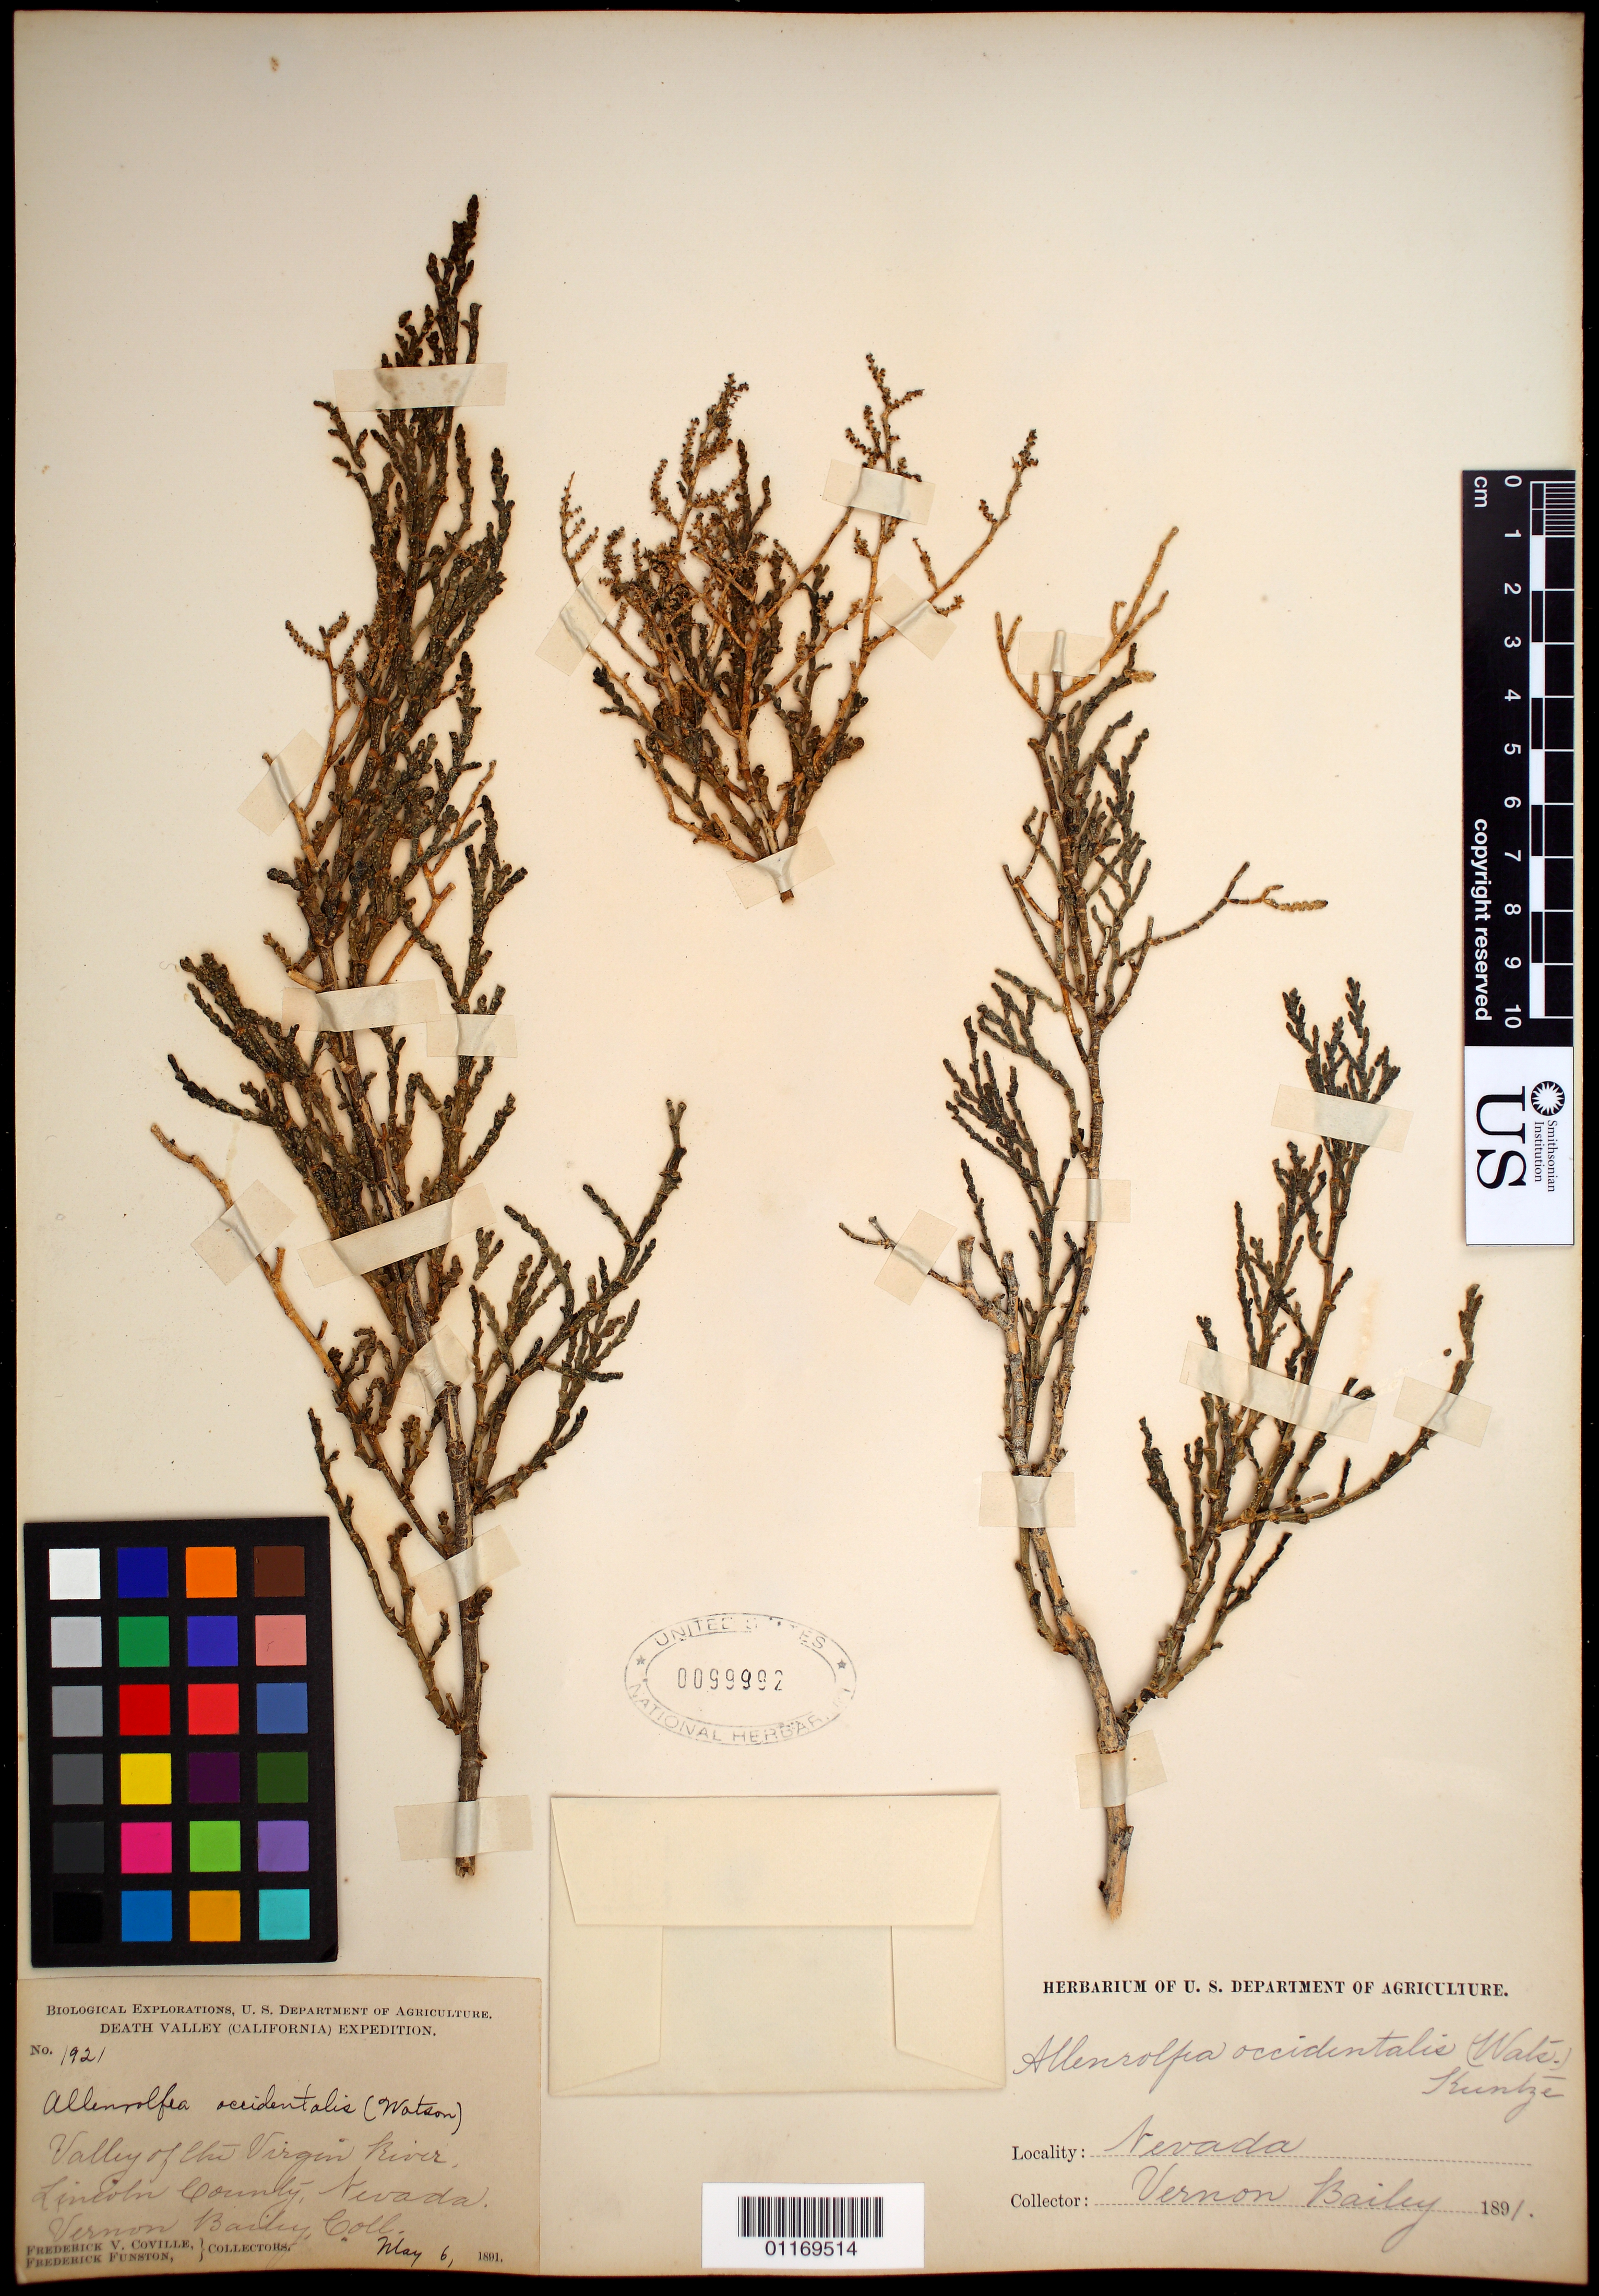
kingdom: Plantae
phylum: Tracheophyta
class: Magnoliopsida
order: Caryophyllales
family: Amaranthaceae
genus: Allenrolfea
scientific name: Allenrolfea occidentalis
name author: (S. Watson) Kuntze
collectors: V. O. Bailey, F. V. Coville & F. Funston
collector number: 1921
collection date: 1891-05-06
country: United States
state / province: Nevada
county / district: Lincoln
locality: Valley of Virgin River.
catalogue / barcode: US 99992